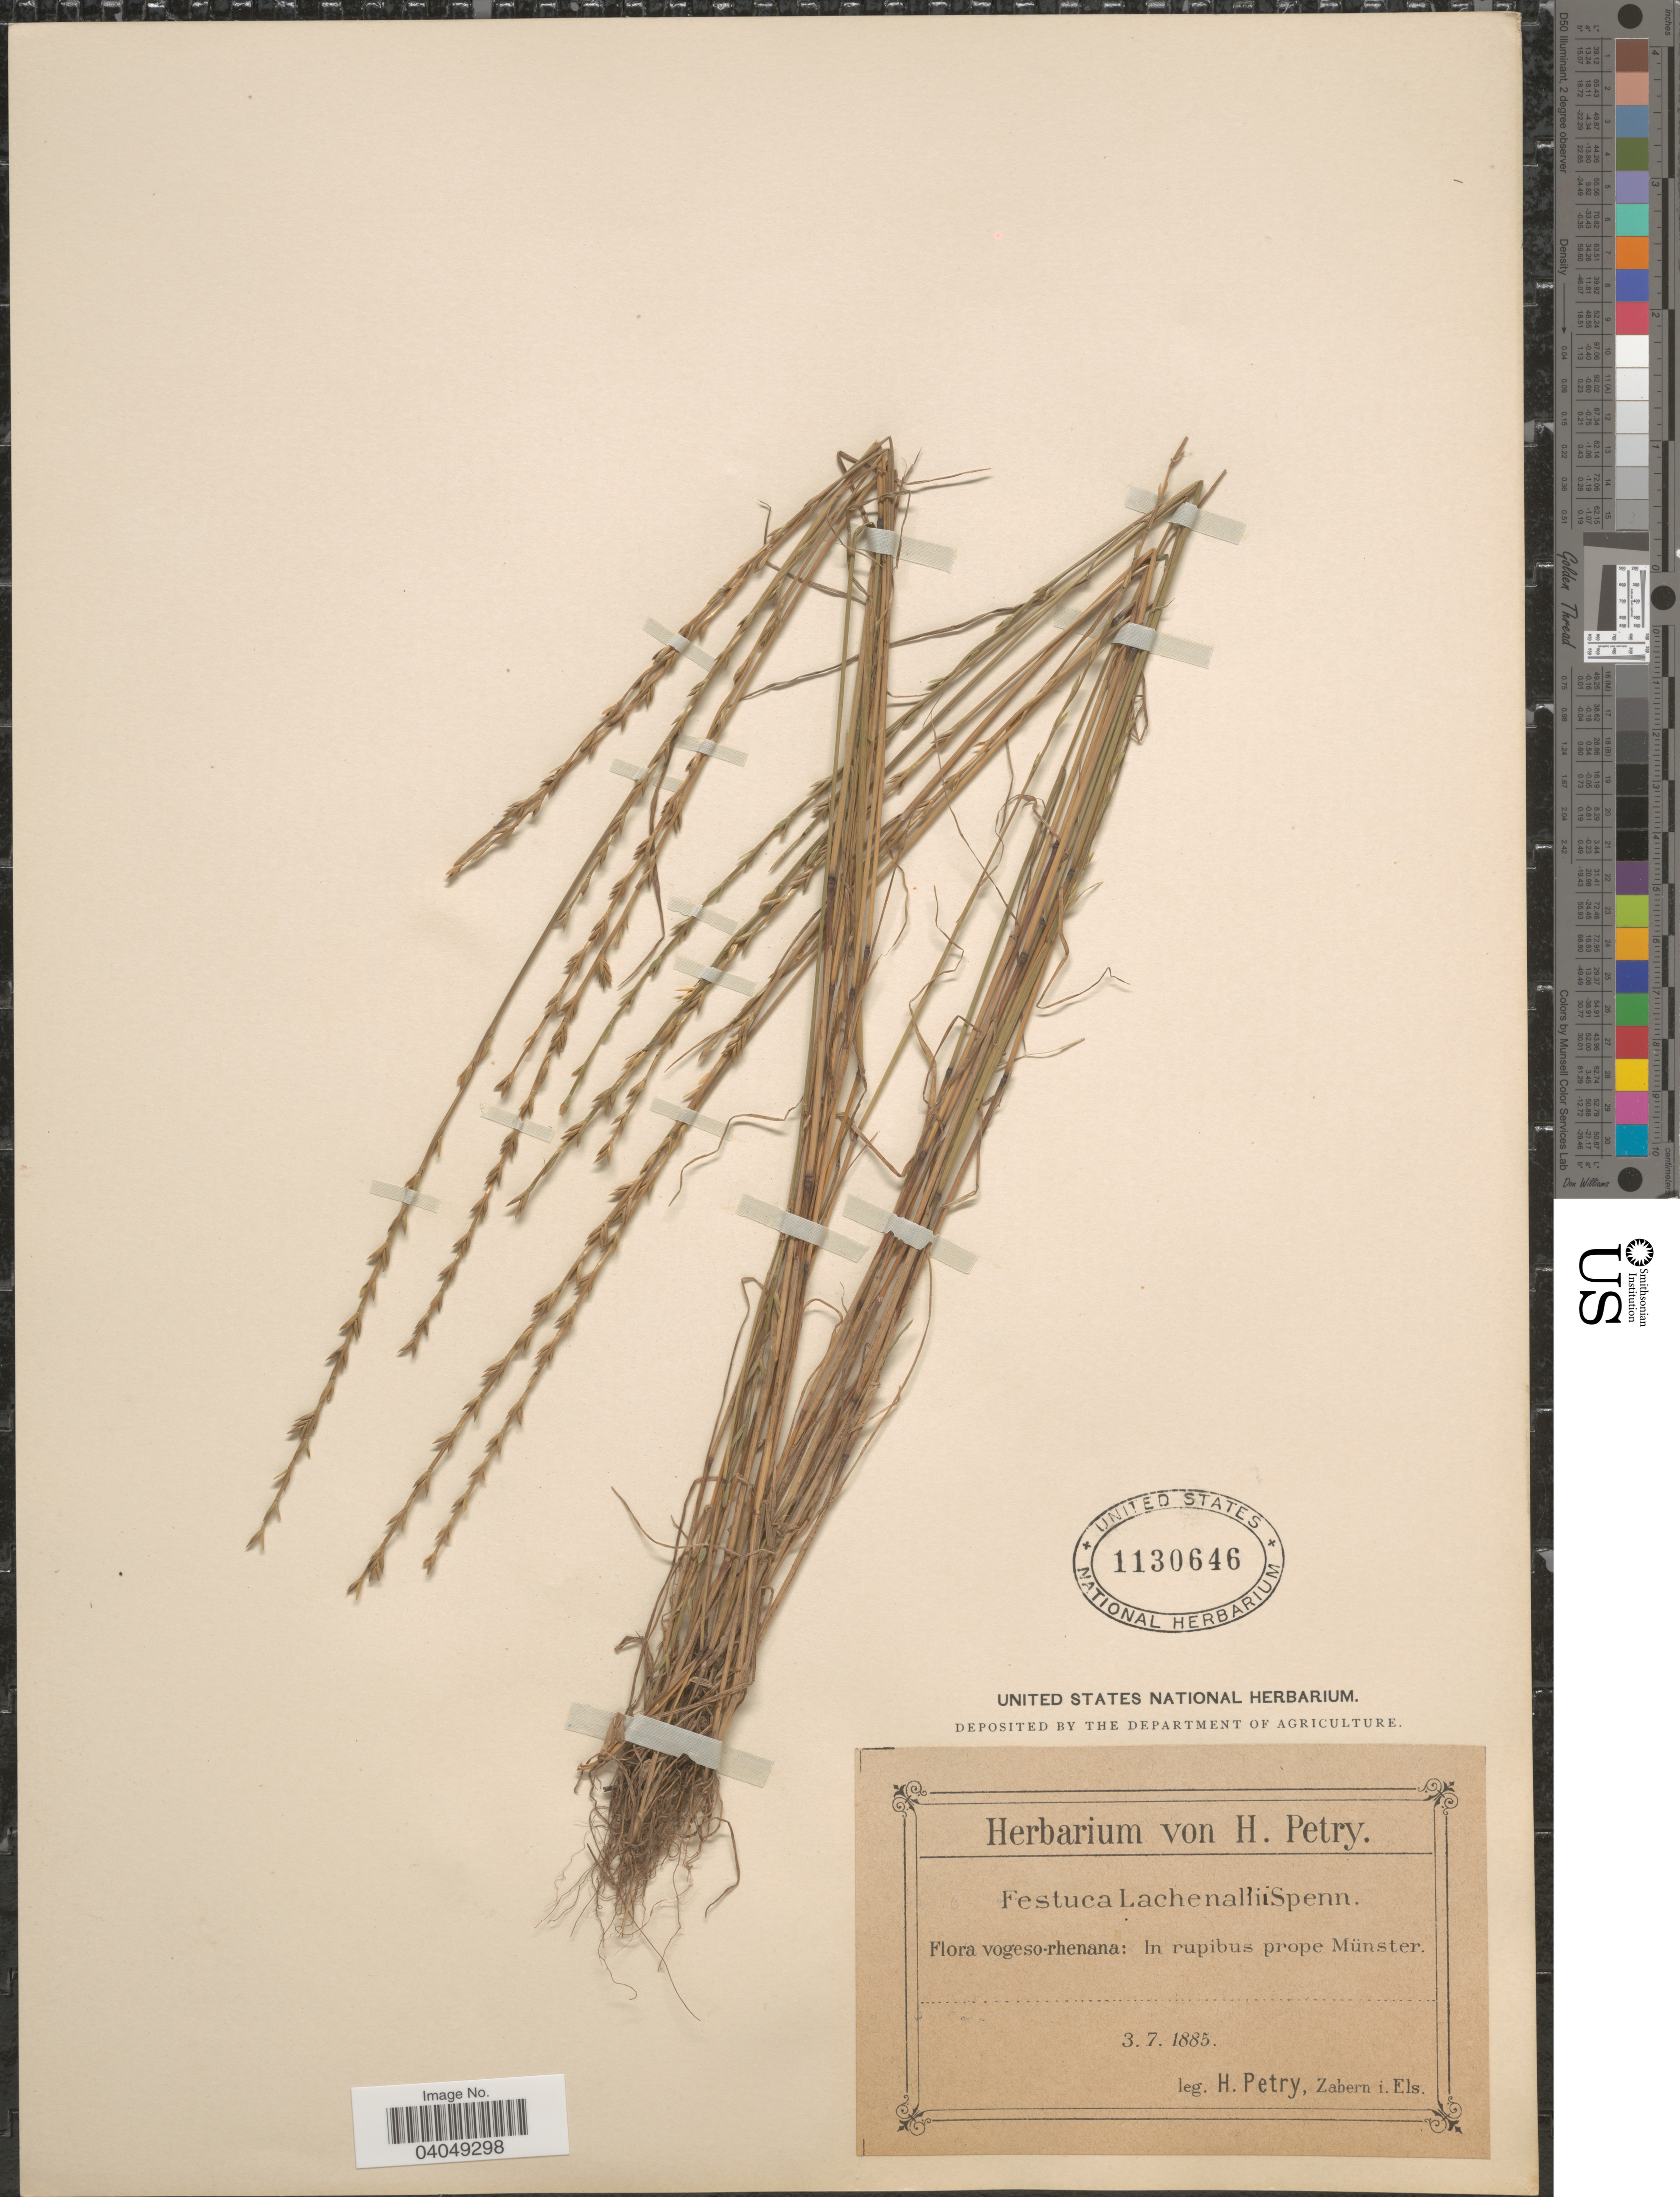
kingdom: Plantae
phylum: Tracheophyta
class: Liliopsida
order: Poales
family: Poaceae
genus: Festuca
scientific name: Festuca lachenalii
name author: Spenn.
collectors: H. Petry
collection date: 1885-07-03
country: Germany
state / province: Nordrhein-Westfalen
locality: Vogeso-rhenana: In rupibus prope Münster.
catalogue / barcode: US 1130646